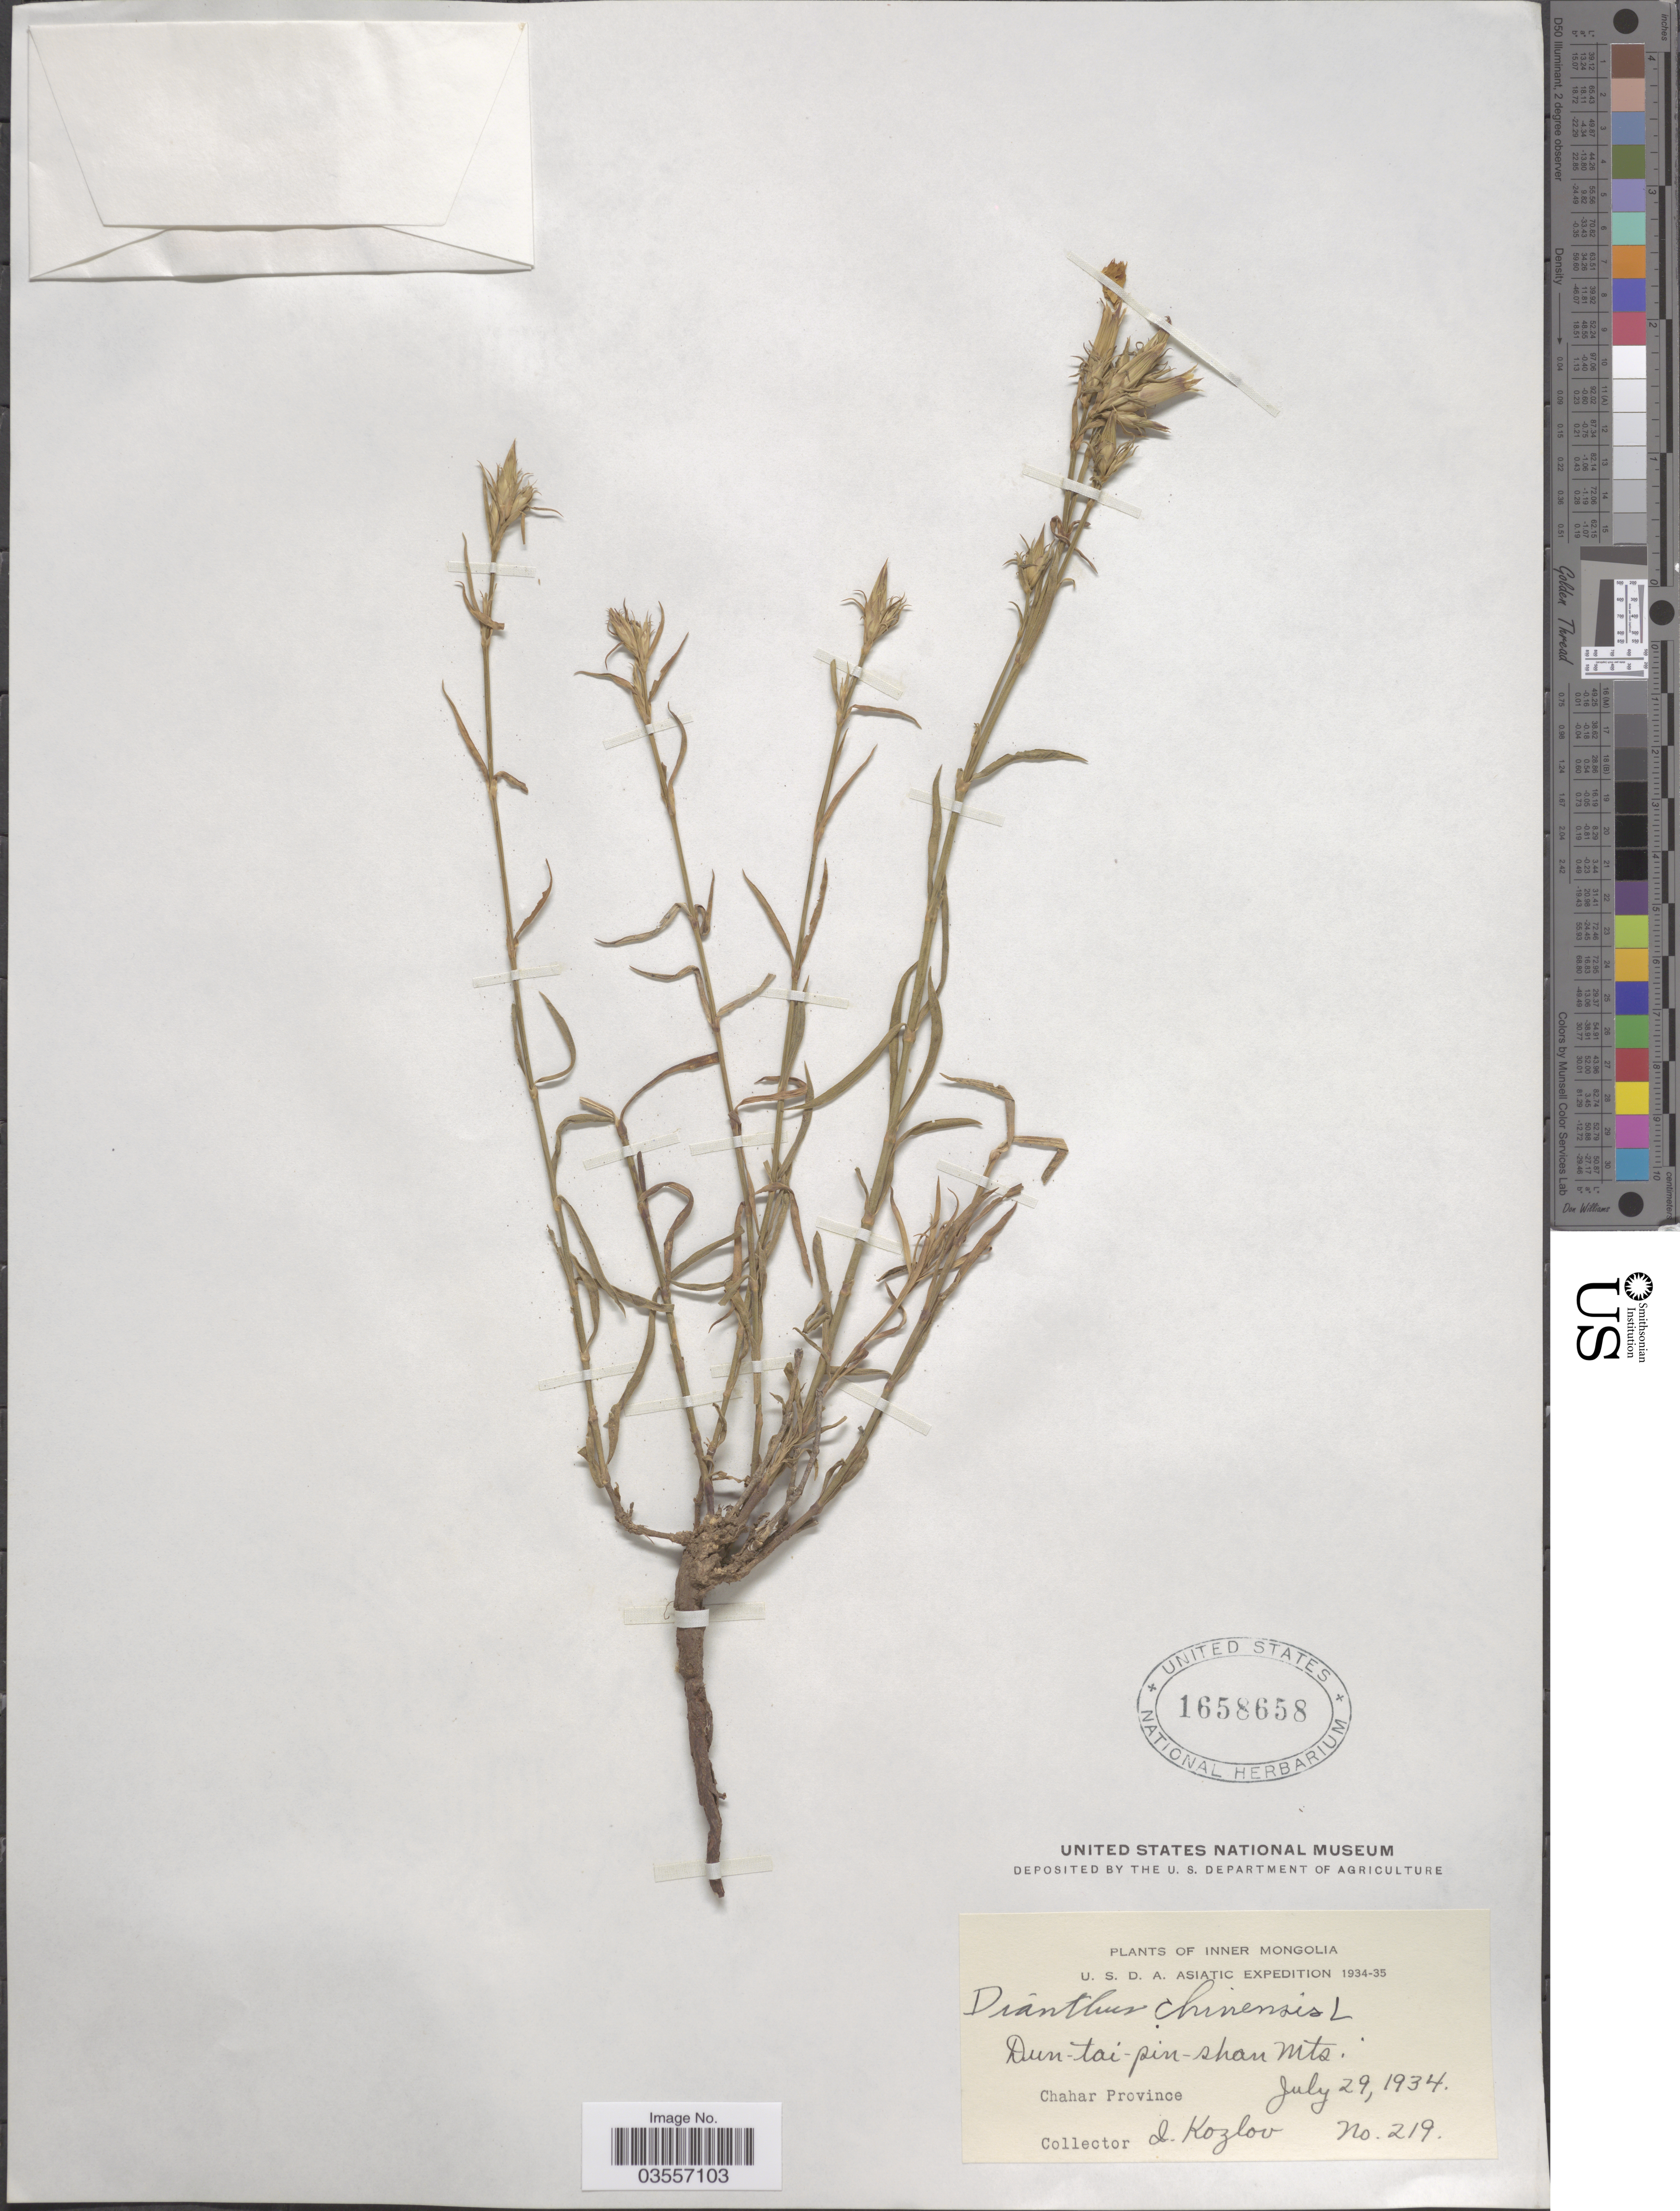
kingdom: Plantae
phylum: Tracheophyta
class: Magnoliopsida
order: Caryophyllales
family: Caryophyllaceae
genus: Dianthus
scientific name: Dianthus chinensis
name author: L.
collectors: I. Kozlov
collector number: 219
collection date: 1934-07-29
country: China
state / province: Nei Monggol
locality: Inner Mongolia. Dun-tai-pin-shan Mts. Chahar Province.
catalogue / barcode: US 1658658